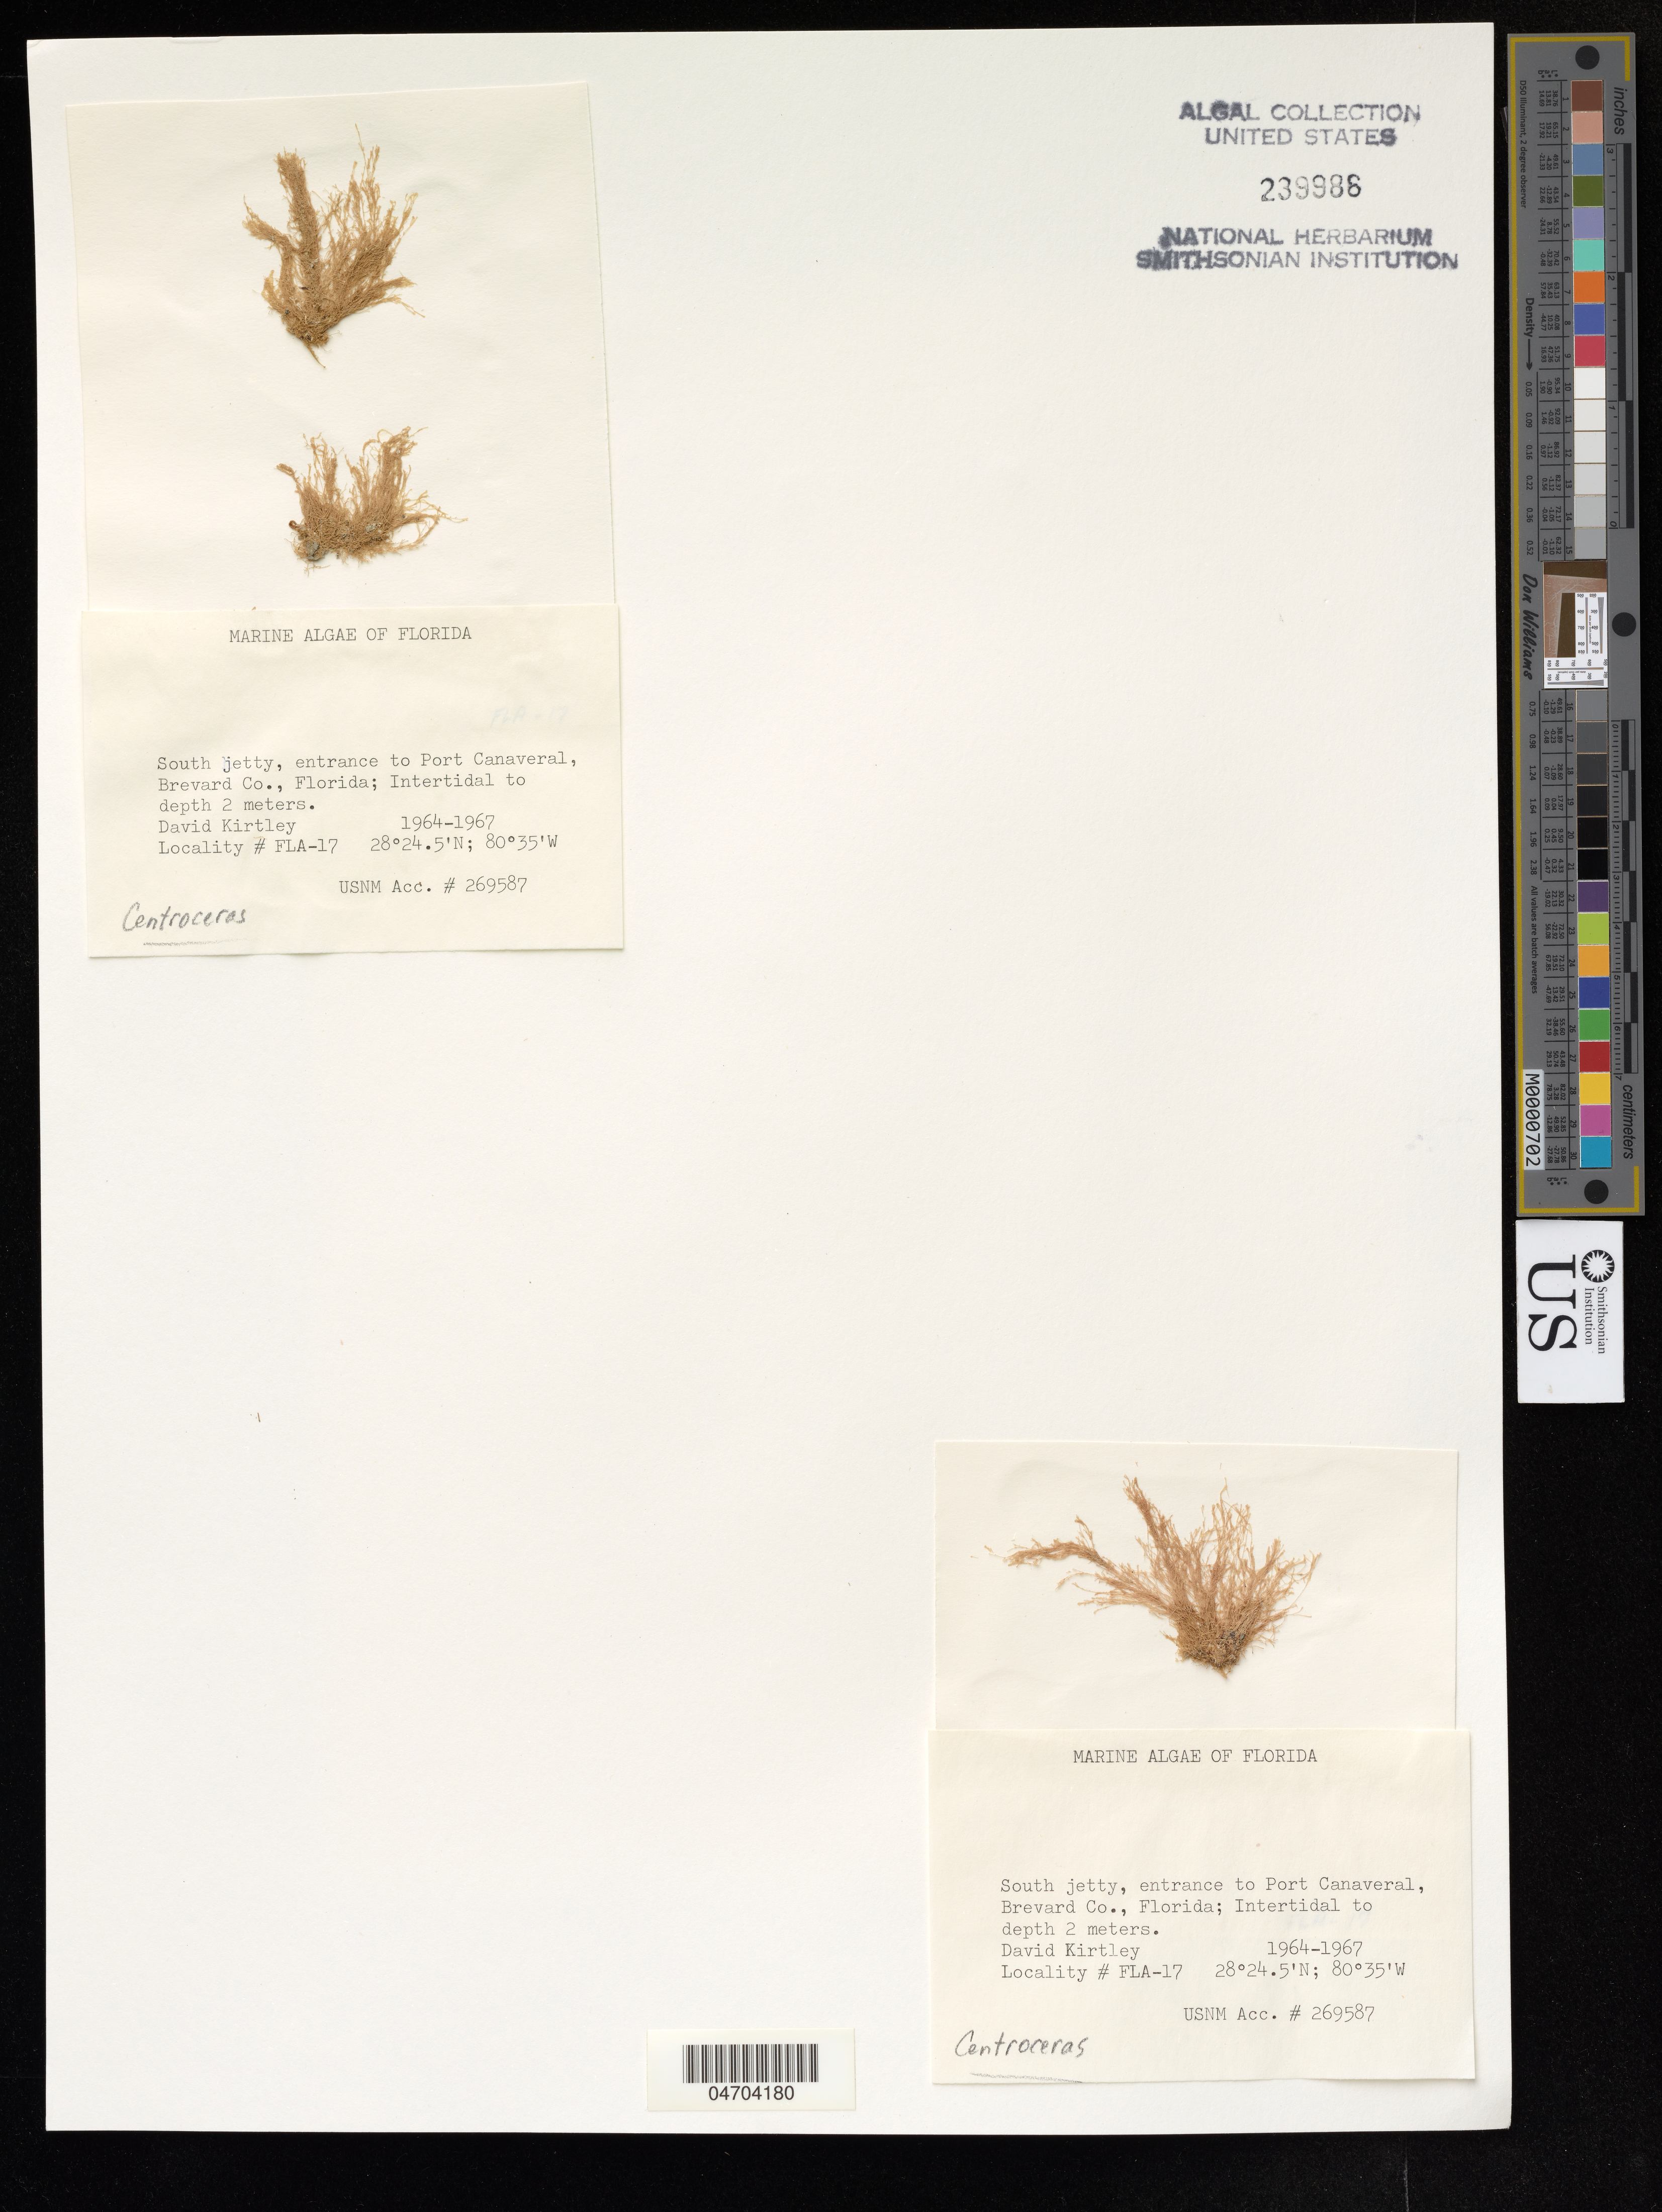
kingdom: Plantae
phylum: Rhodophyta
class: Florideophyceae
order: Ceramiales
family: Ceramiaceae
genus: Centroceras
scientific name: Centroceras sp.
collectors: D. Kirtley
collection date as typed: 1967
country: United States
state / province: Florida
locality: South jetty, entrance to Port Canaveral, Brevard Co. FLA-17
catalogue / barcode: US 239988